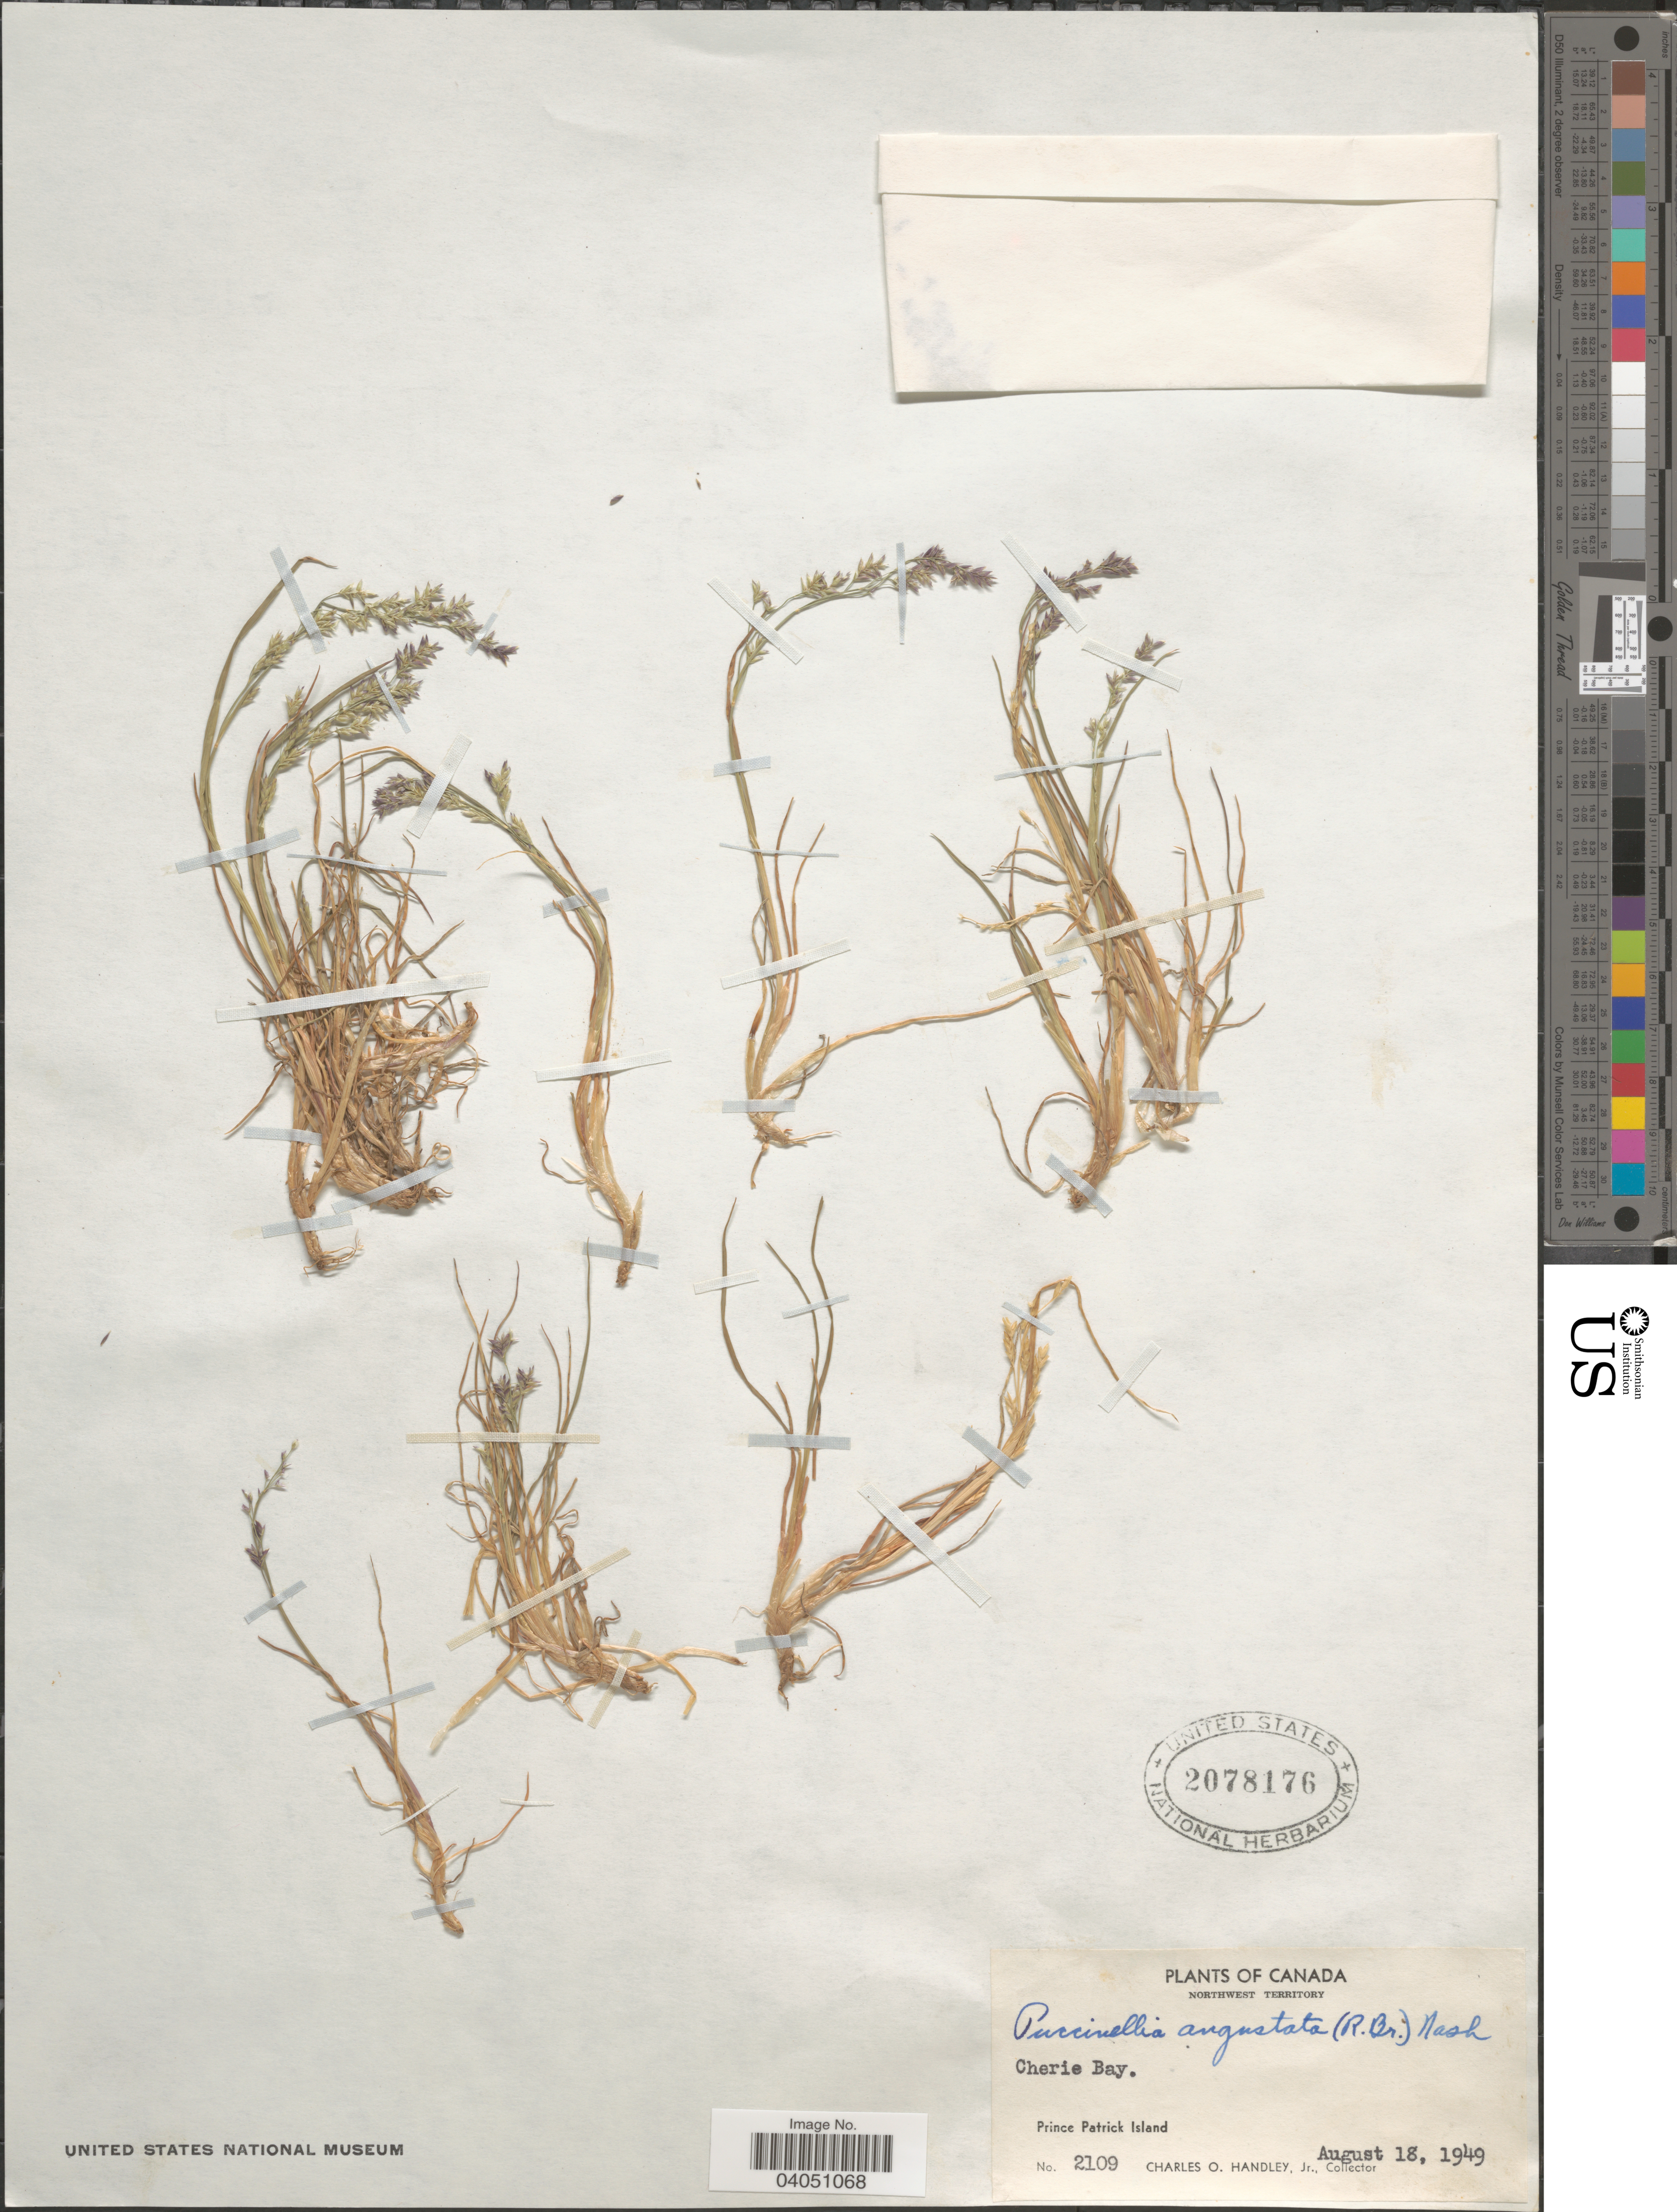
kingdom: Plantae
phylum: Tracheophyta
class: Liliopsida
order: Poales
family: Poaceae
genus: Puccinellia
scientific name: Puccinellia angustata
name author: (R. Br.) Nash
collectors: C. Handley Jr.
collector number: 2109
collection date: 1949-08-18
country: Canada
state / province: Northwest Territories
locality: Cherie Bay. Prince Patrick Island.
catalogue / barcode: US 2078176